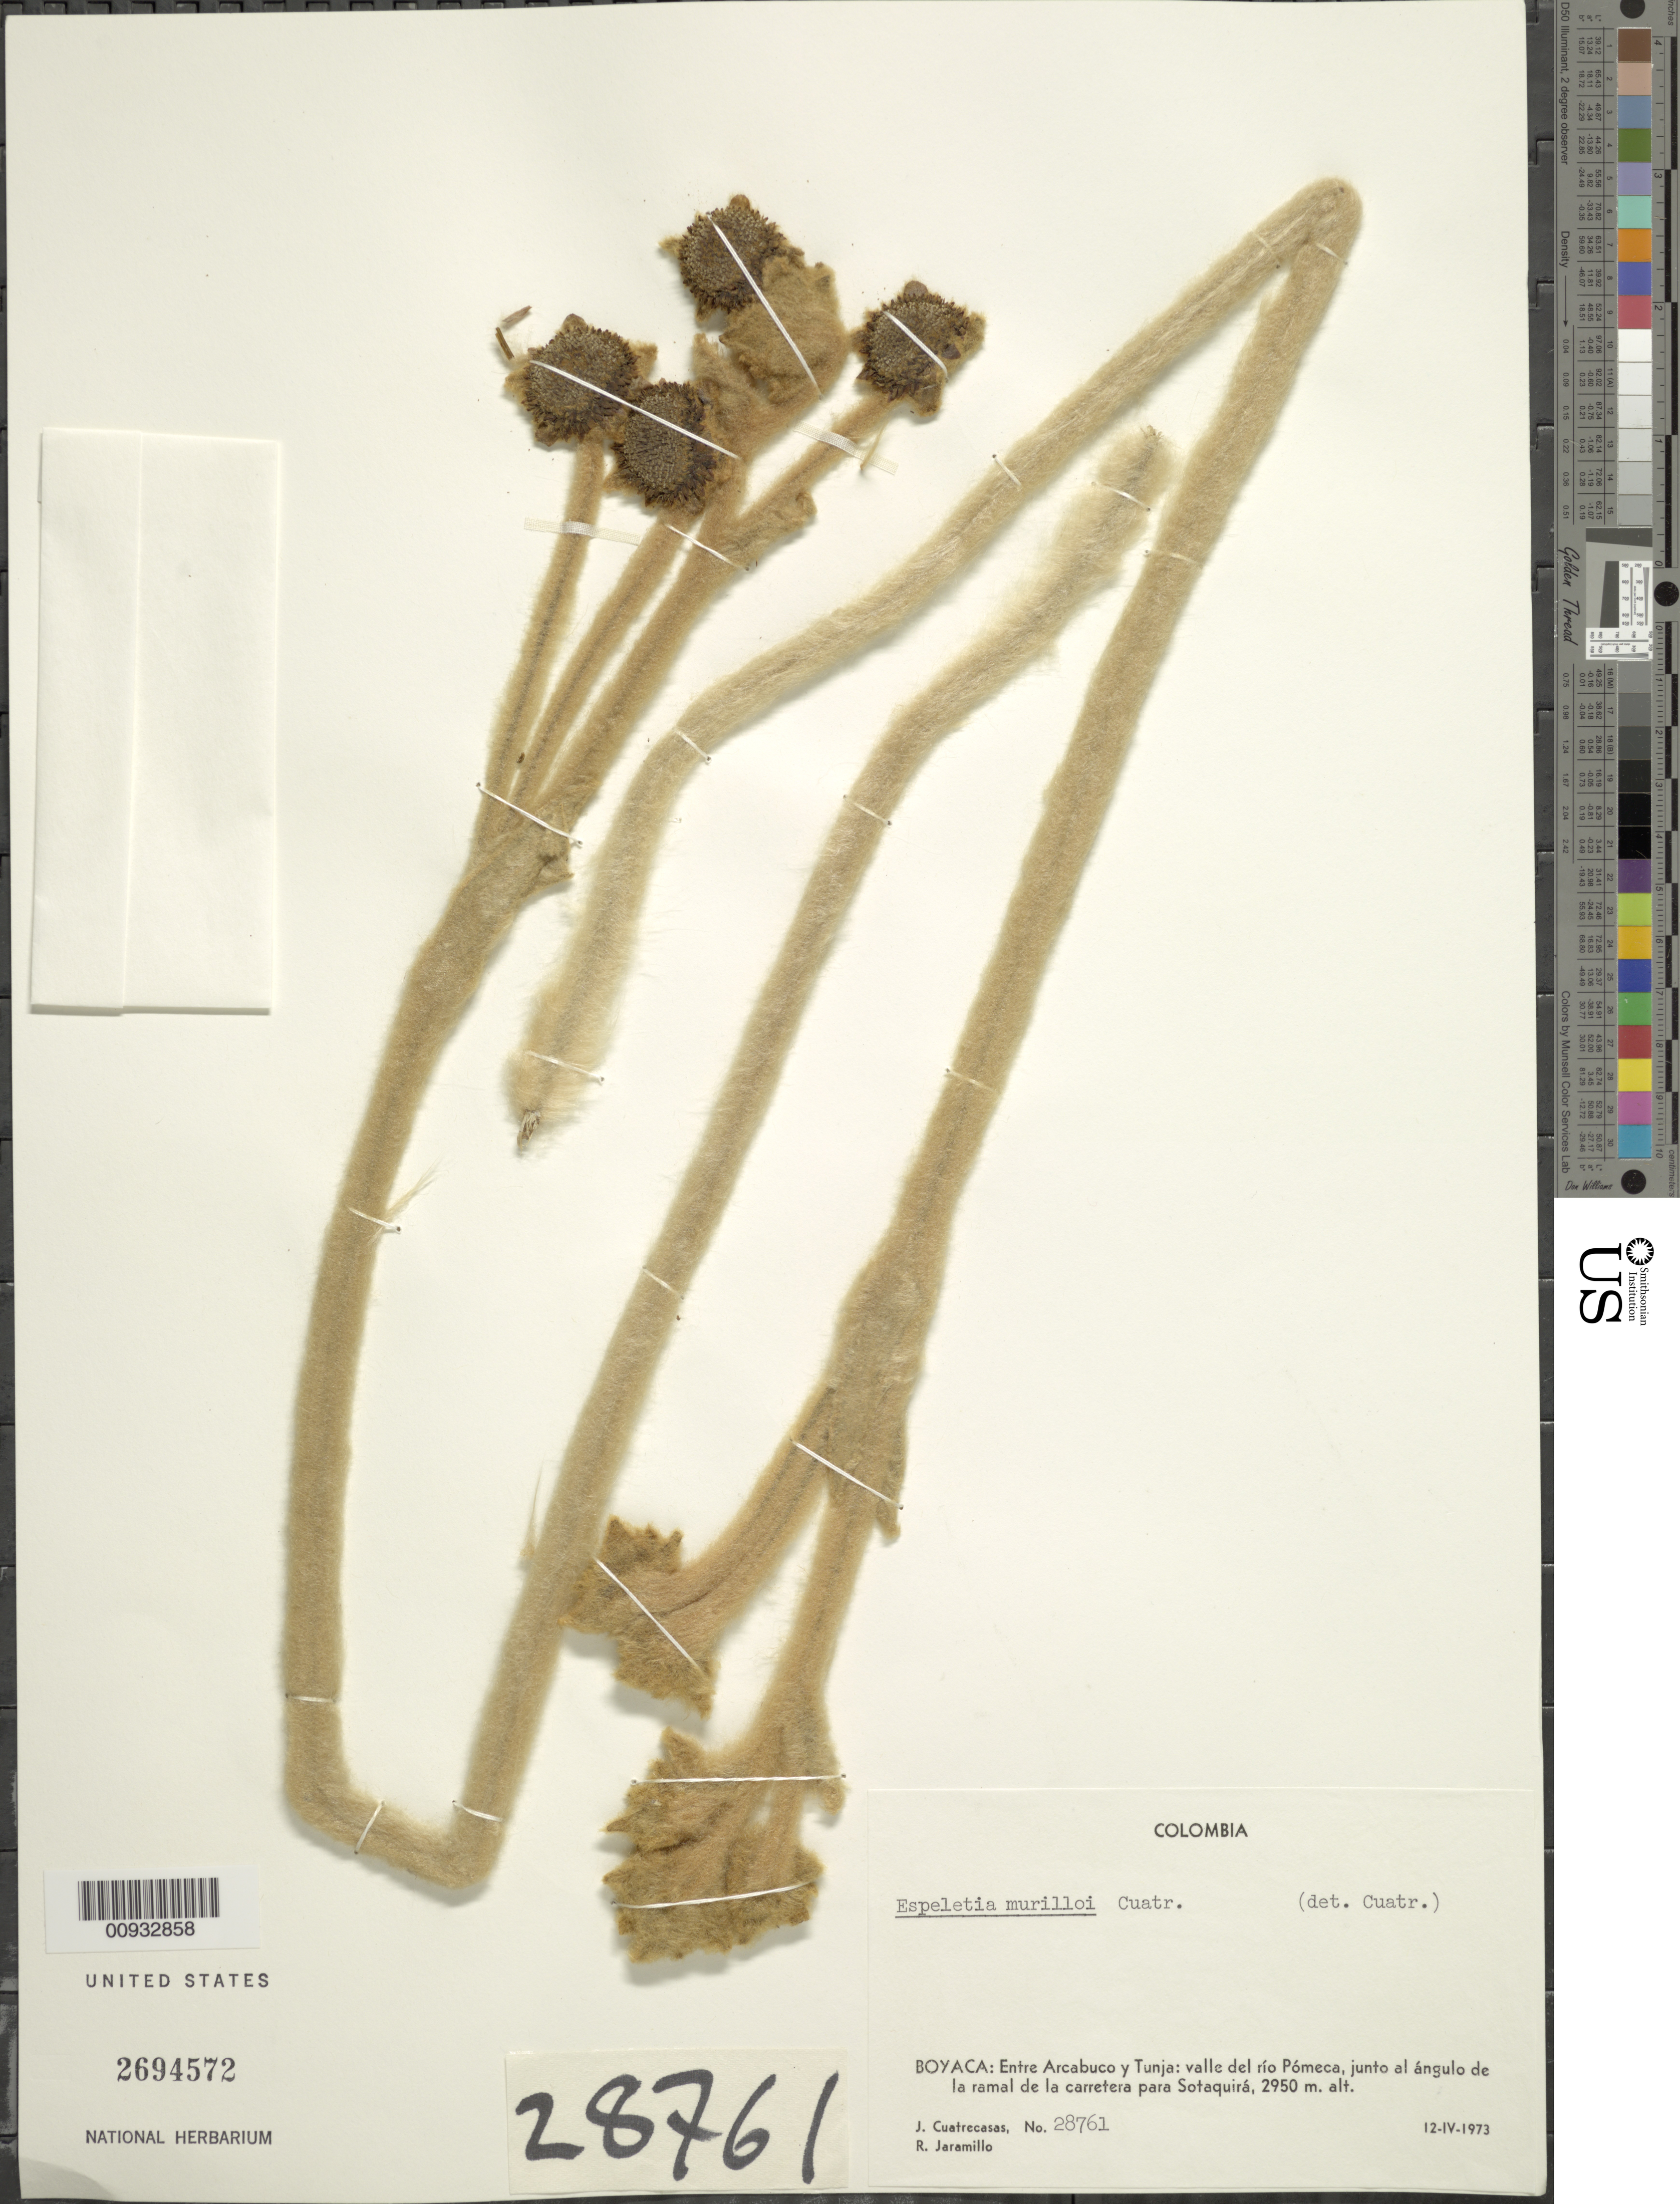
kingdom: Plantae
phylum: Tracheophyta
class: Magnoliopsida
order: Asterales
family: Asteraceae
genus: Espeletia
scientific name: Espeletia murilloi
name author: Cuatrec.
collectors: J. Cuatrecasas & R. Jaramillo M.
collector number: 28761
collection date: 1973-04-12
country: Colombia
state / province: Boyacá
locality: Entre Arcabuco y Tunja, valle del rio Pomeca, junto al angulo de la ramal de la carretera para Sotaquira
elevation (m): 2950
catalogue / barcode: US 2694572